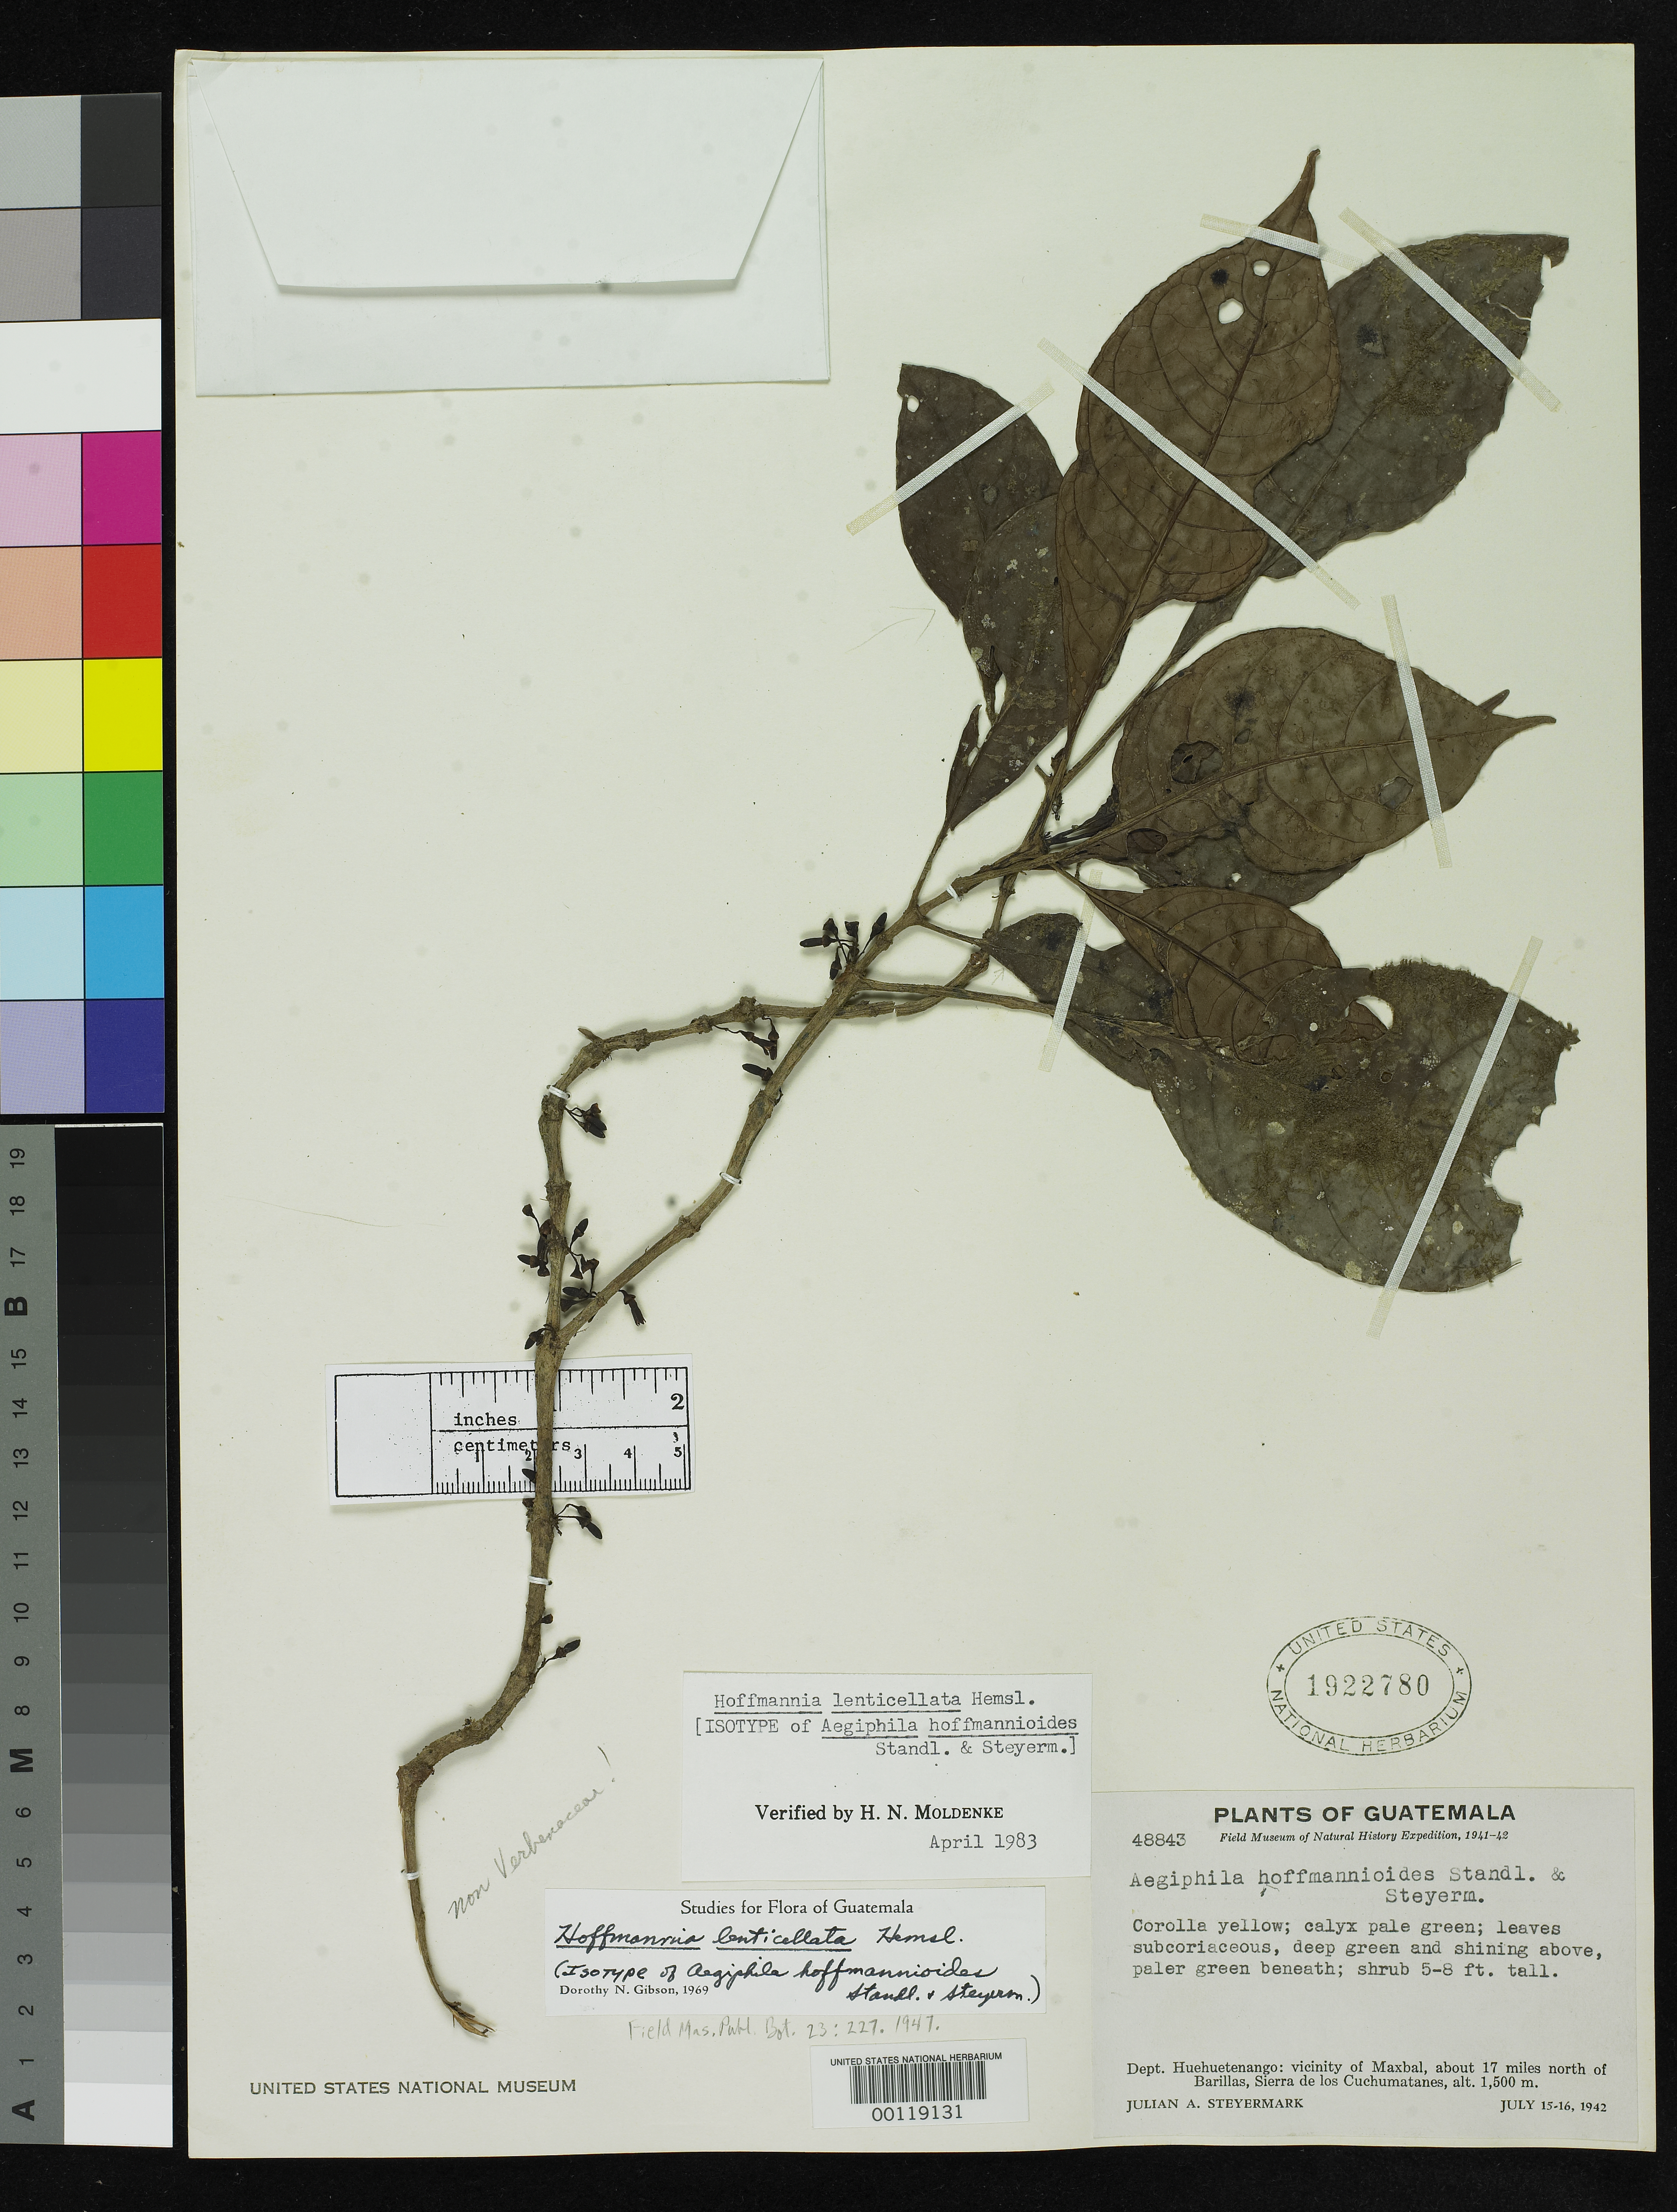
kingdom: Plantae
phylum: Tracheophyta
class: Magnoliopsida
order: Lamiales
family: Lamiaceae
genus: Aegiphila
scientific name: Aegiphila hoffmannioides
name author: Standl. & Steyerm.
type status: Isotype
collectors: J. Steyermark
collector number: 48843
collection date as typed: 15 Jul 1942 to 16 Jul 1942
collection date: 1942-07-15/1942-07-16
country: Guatemala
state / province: Huehuetenango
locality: Maxbal, Barillas, Sierra de las Cuchumatanes.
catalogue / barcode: US 1922780